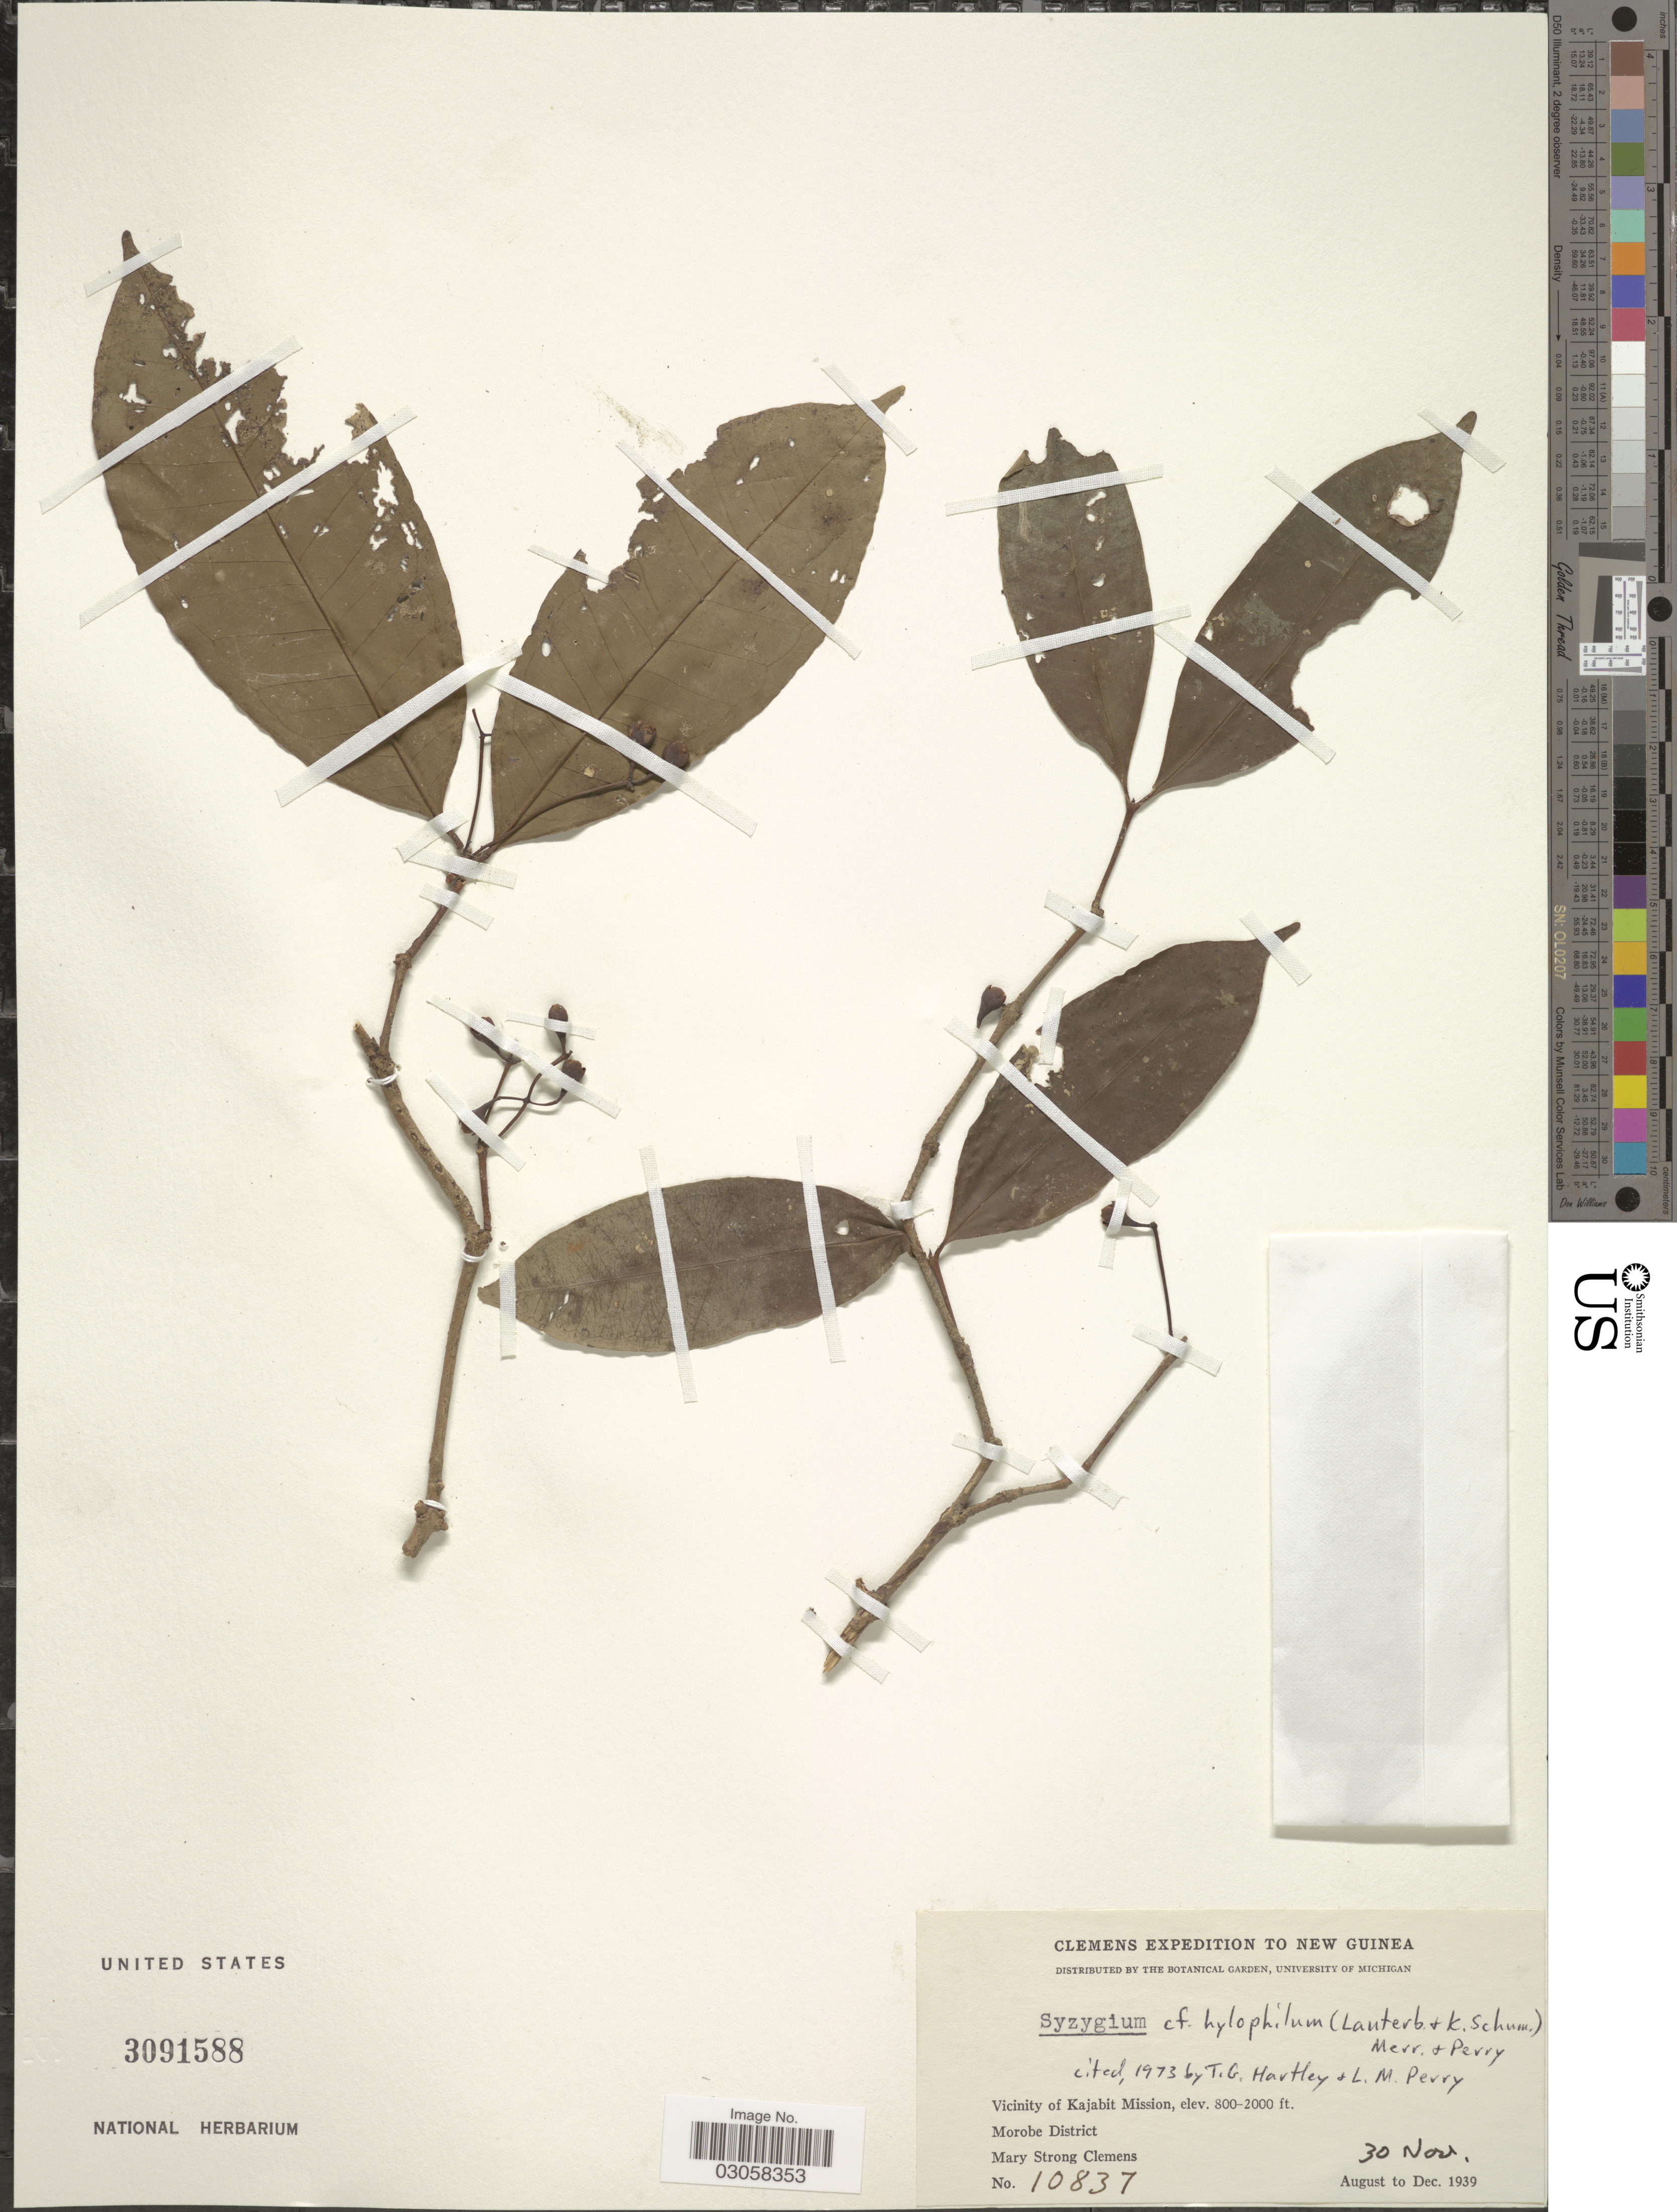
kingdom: Plantae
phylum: Tracheophyta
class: Magnoliopsida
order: Myrtales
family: Myrtaceae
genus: Syzygium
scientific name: Syzygium hylophilum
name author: (Lauterb. & K. Schum.) Merr. & L.M. Perry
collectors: M. S. Clemens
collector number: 10837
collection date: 1939-11-30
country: Papua New Guinea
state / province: Morobe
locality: New Guinea. Vicinity of Kajabit Mission. Morobe District.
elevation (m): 244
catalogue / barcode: US 3091588